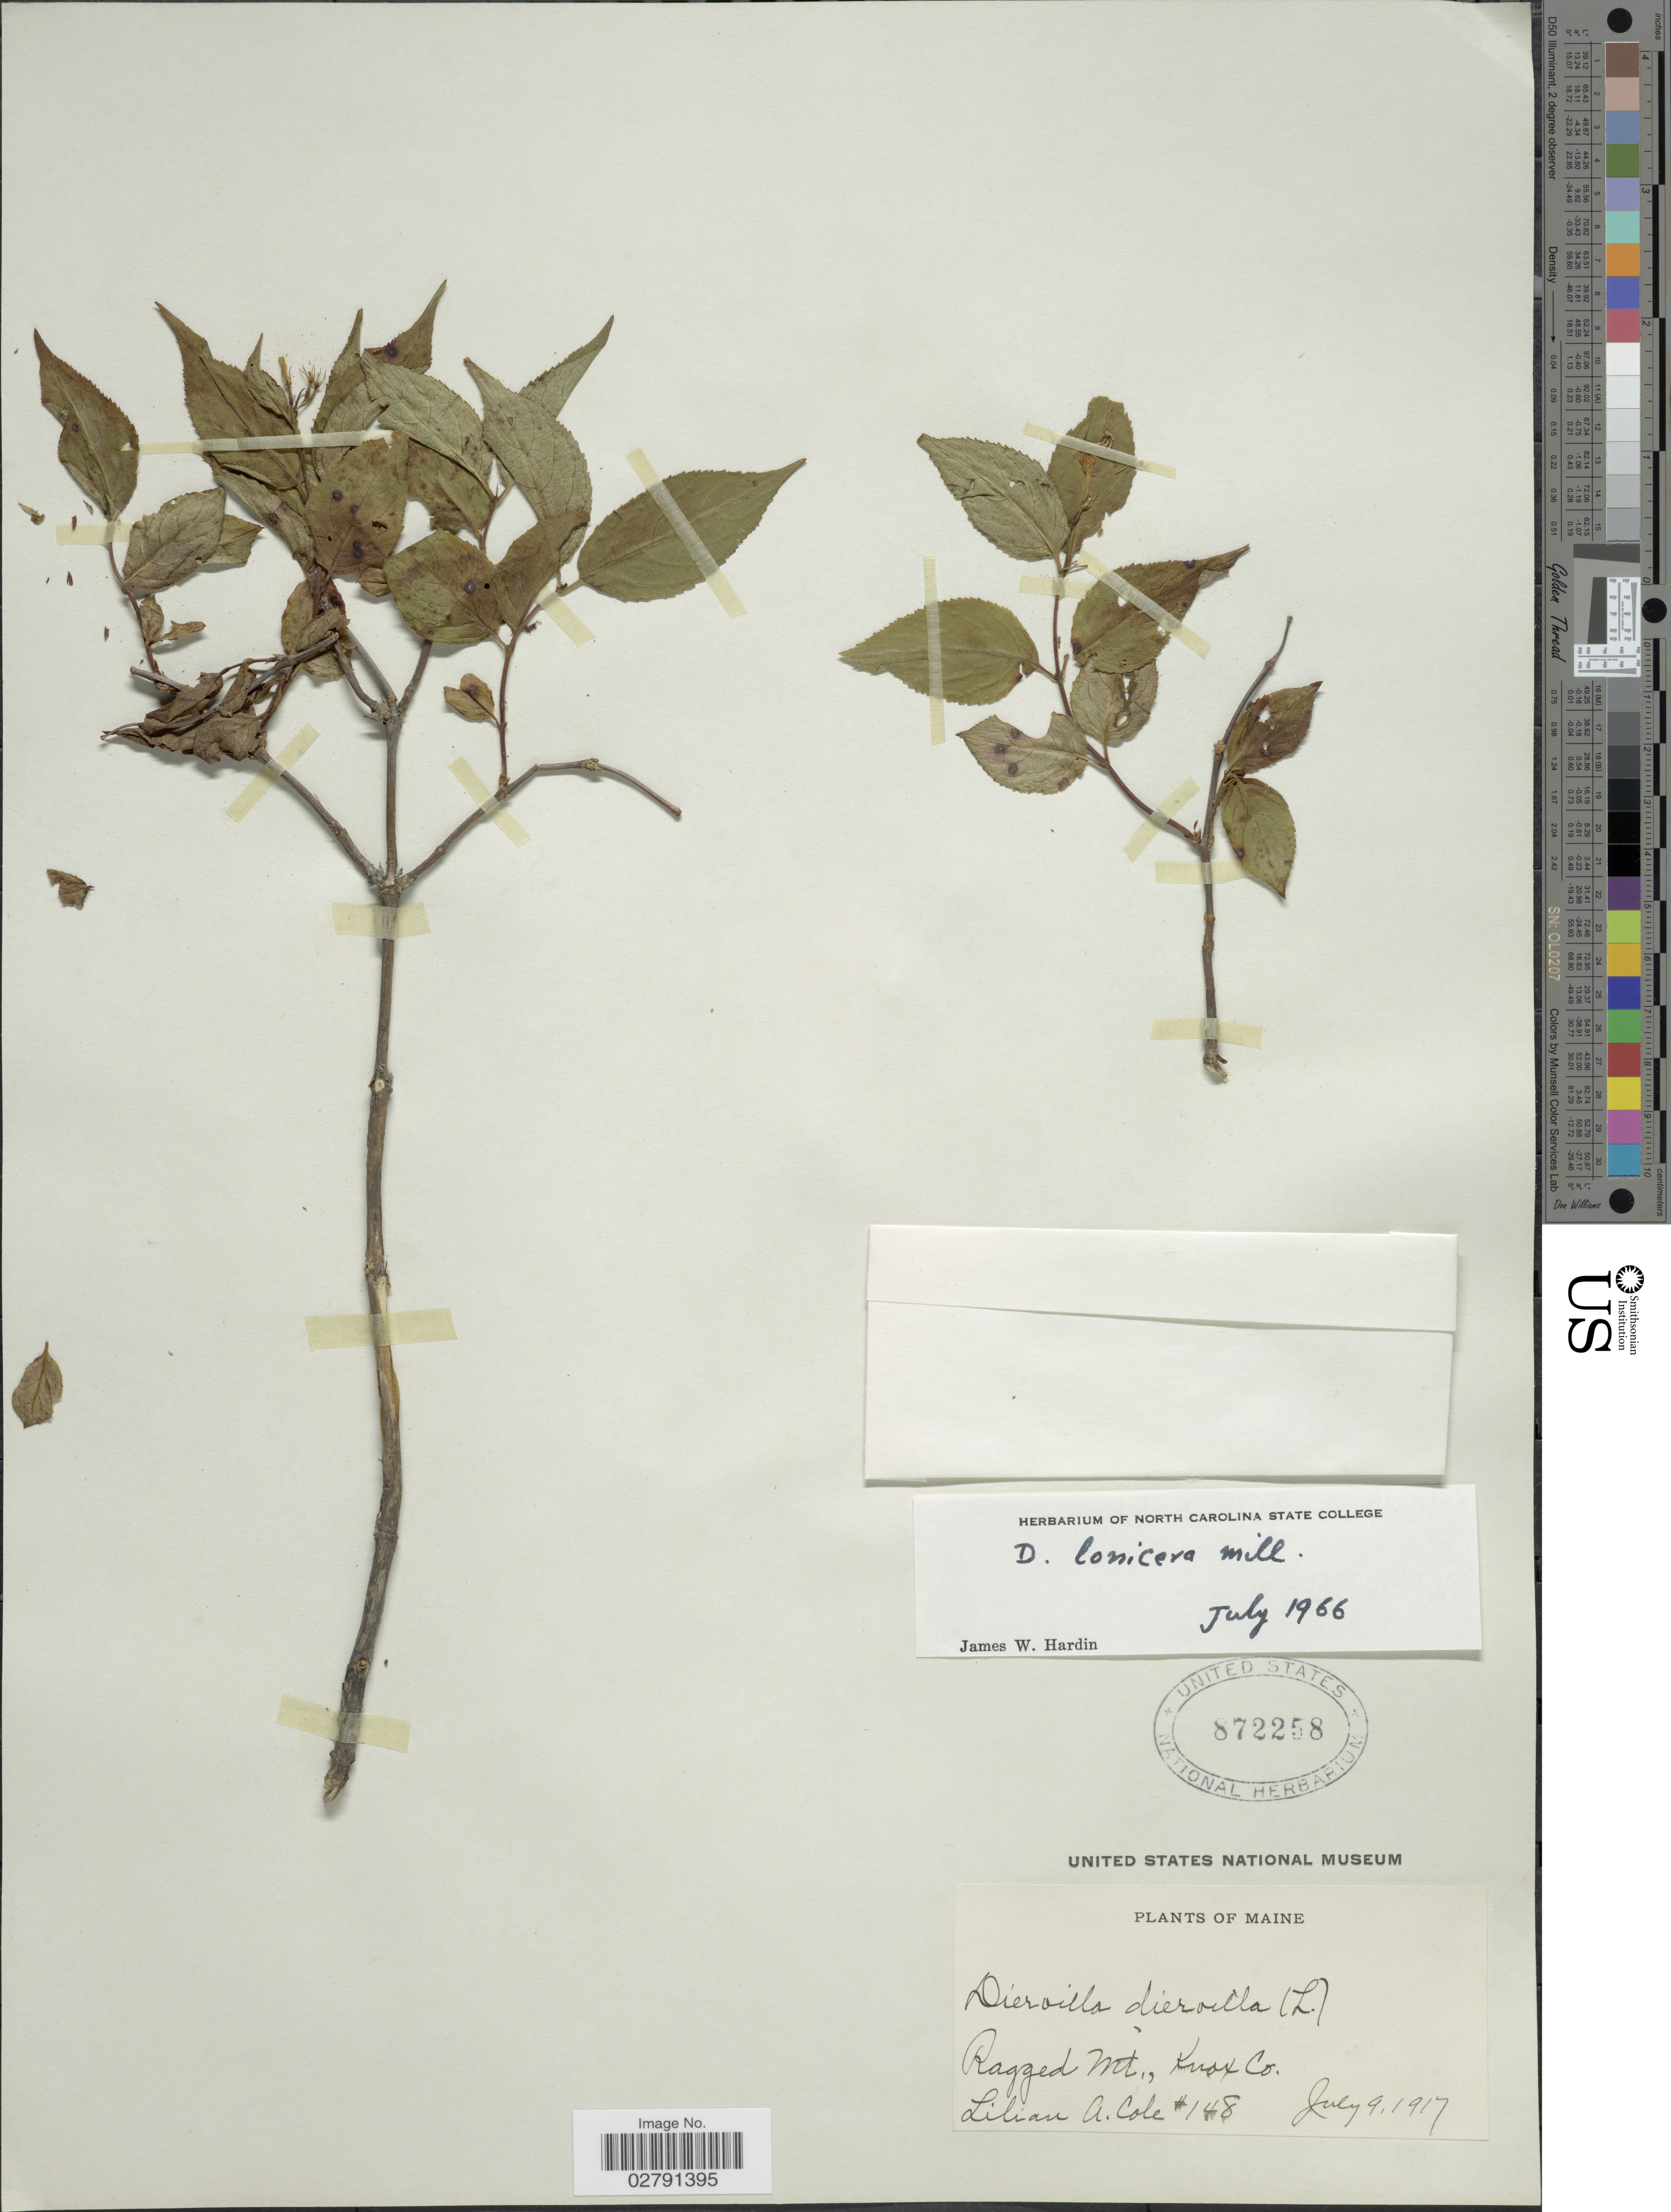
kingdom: Plantae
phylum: Tracheophyta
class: Magnoliopsida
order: Dipsacales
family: Caprifoliaceae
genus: Diervilla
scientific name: Diervilla lonicera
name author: Mill.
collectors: L. A. Cole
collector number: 148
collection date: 1917-07-09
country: United States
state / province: Maine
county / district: Knox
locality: Ragged Mt., Knox Co.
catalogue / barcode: US 872258